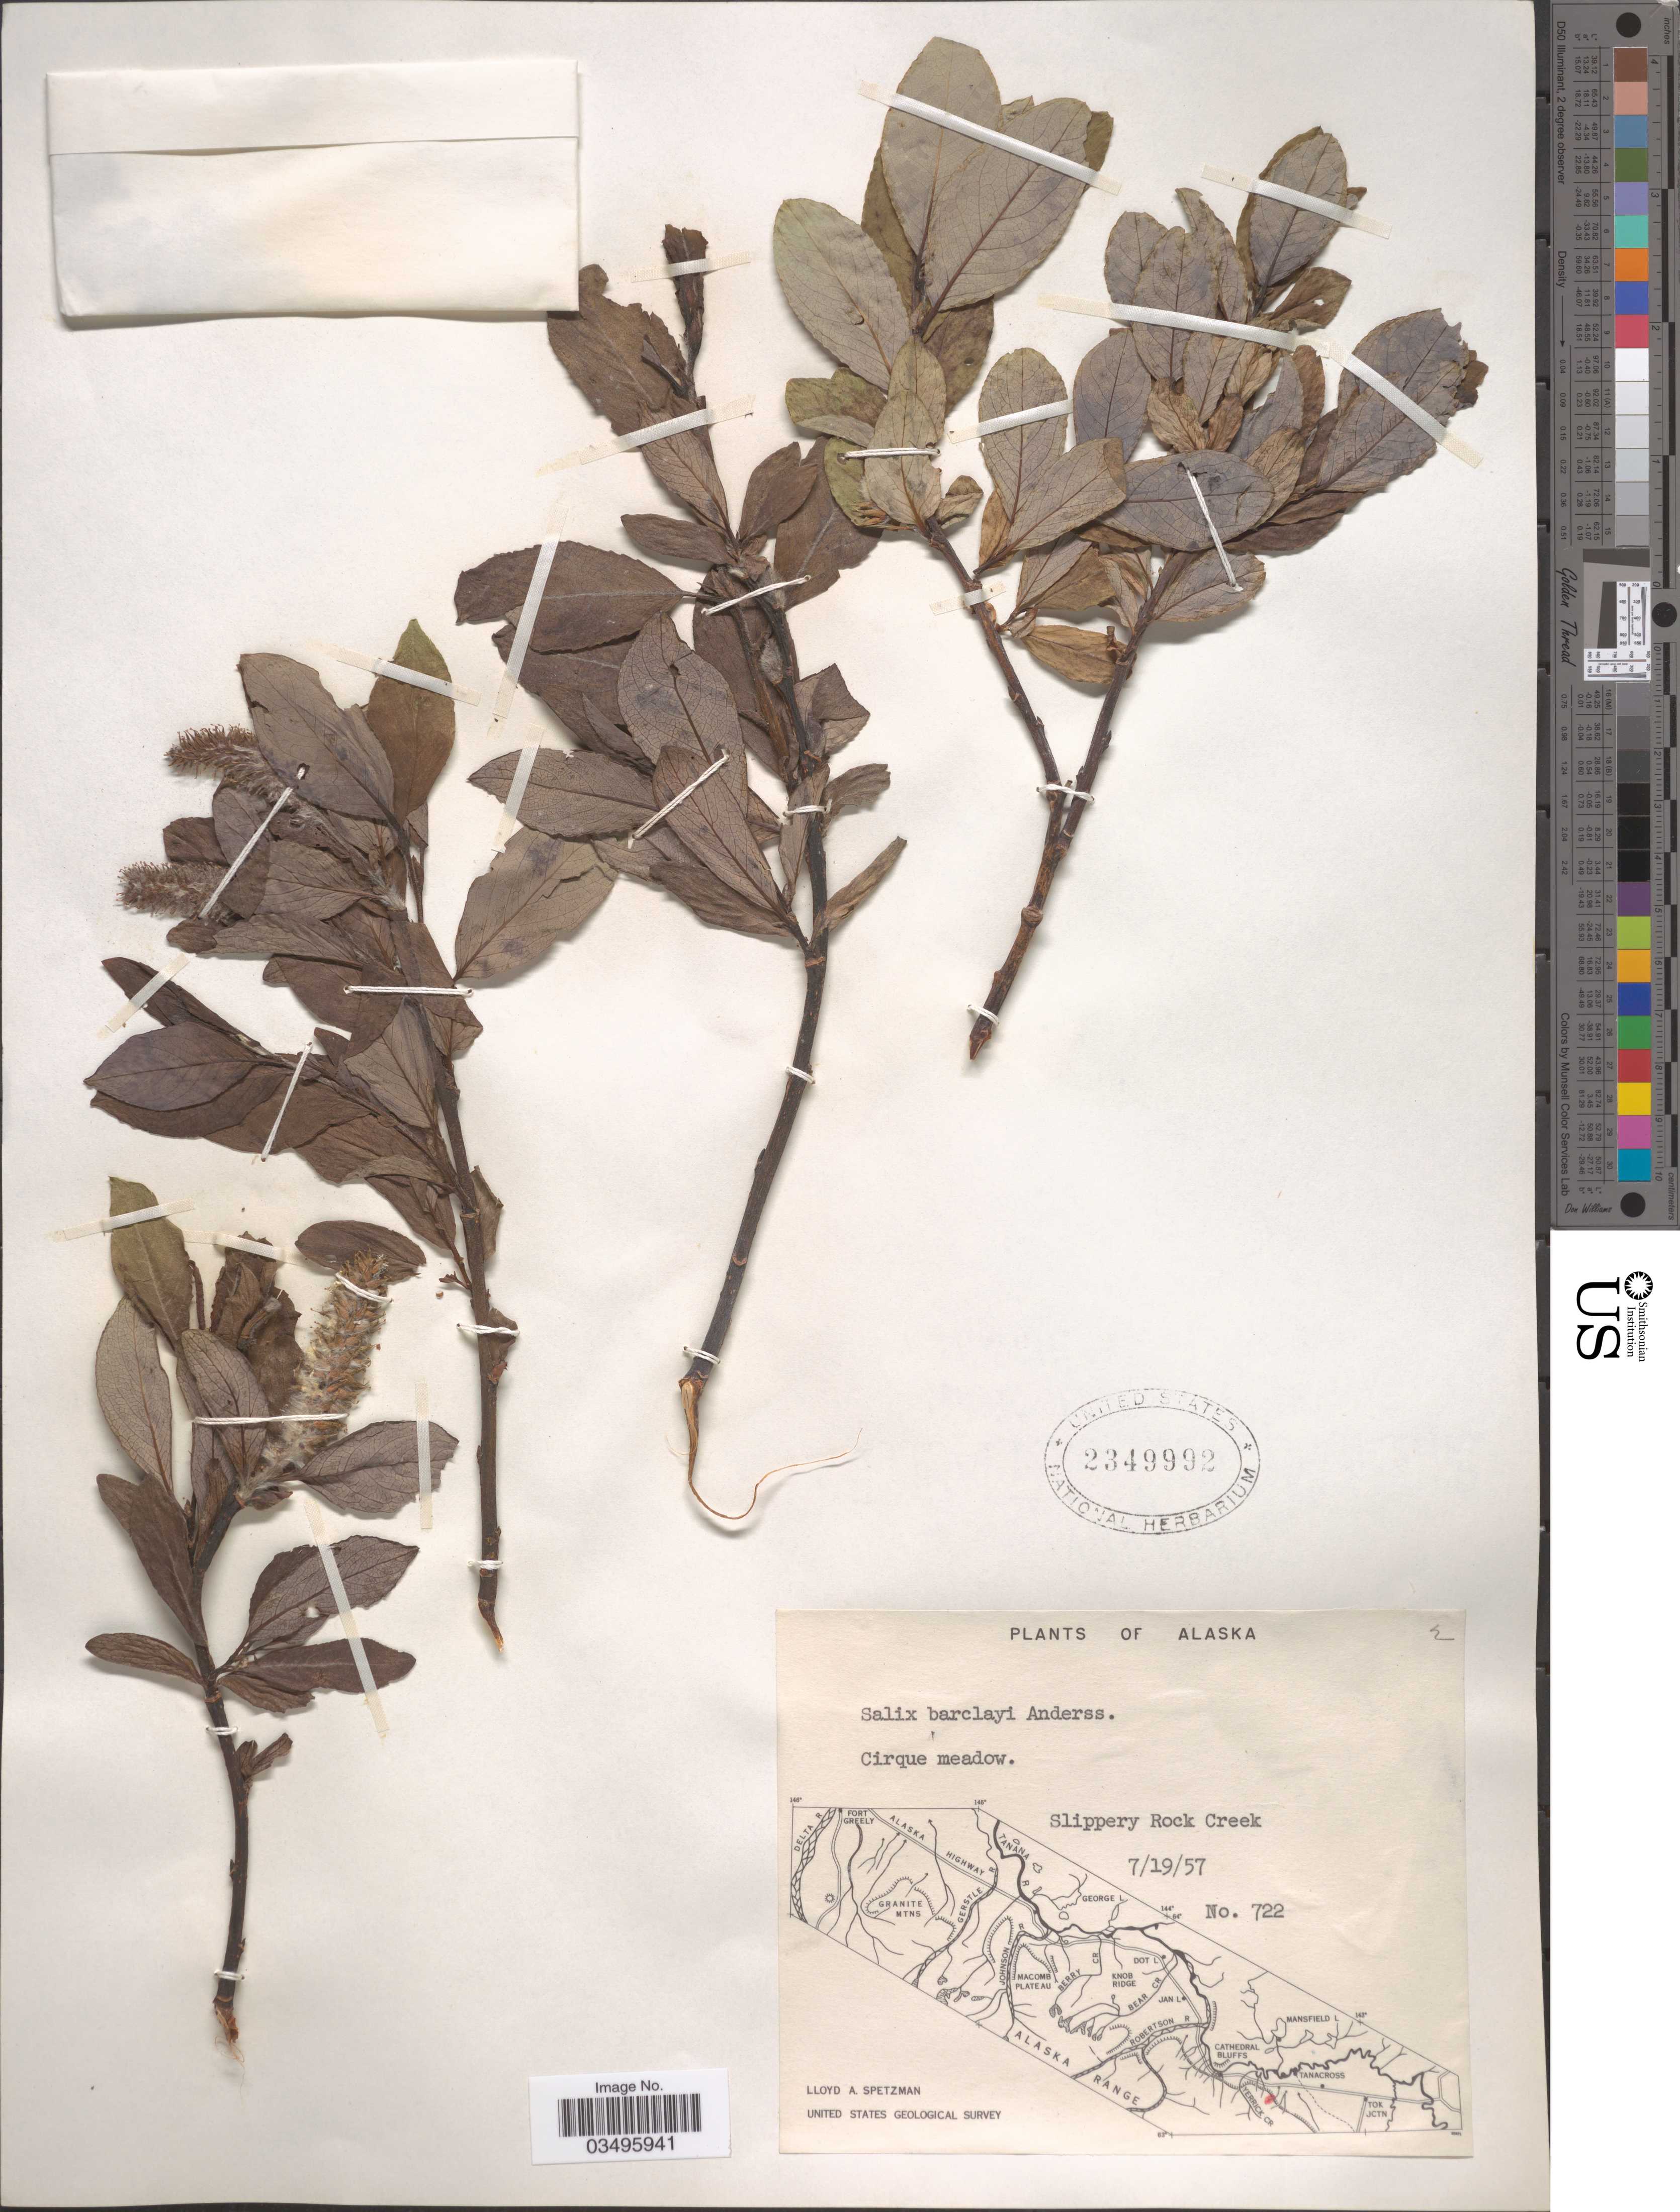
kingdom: Plantae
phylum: Tracheophyta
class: Magnoliopsida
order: Malpighiales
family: Salicaceae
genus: Salix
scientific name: Salix barclayi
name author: Andersson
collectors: L. Spetzman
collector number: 722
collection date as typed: Transcribed d/m/y: 19/7/57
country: United States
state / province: Alaska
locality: Cirque meadow. Slippery Rock Creek.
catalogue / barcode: US 2349992